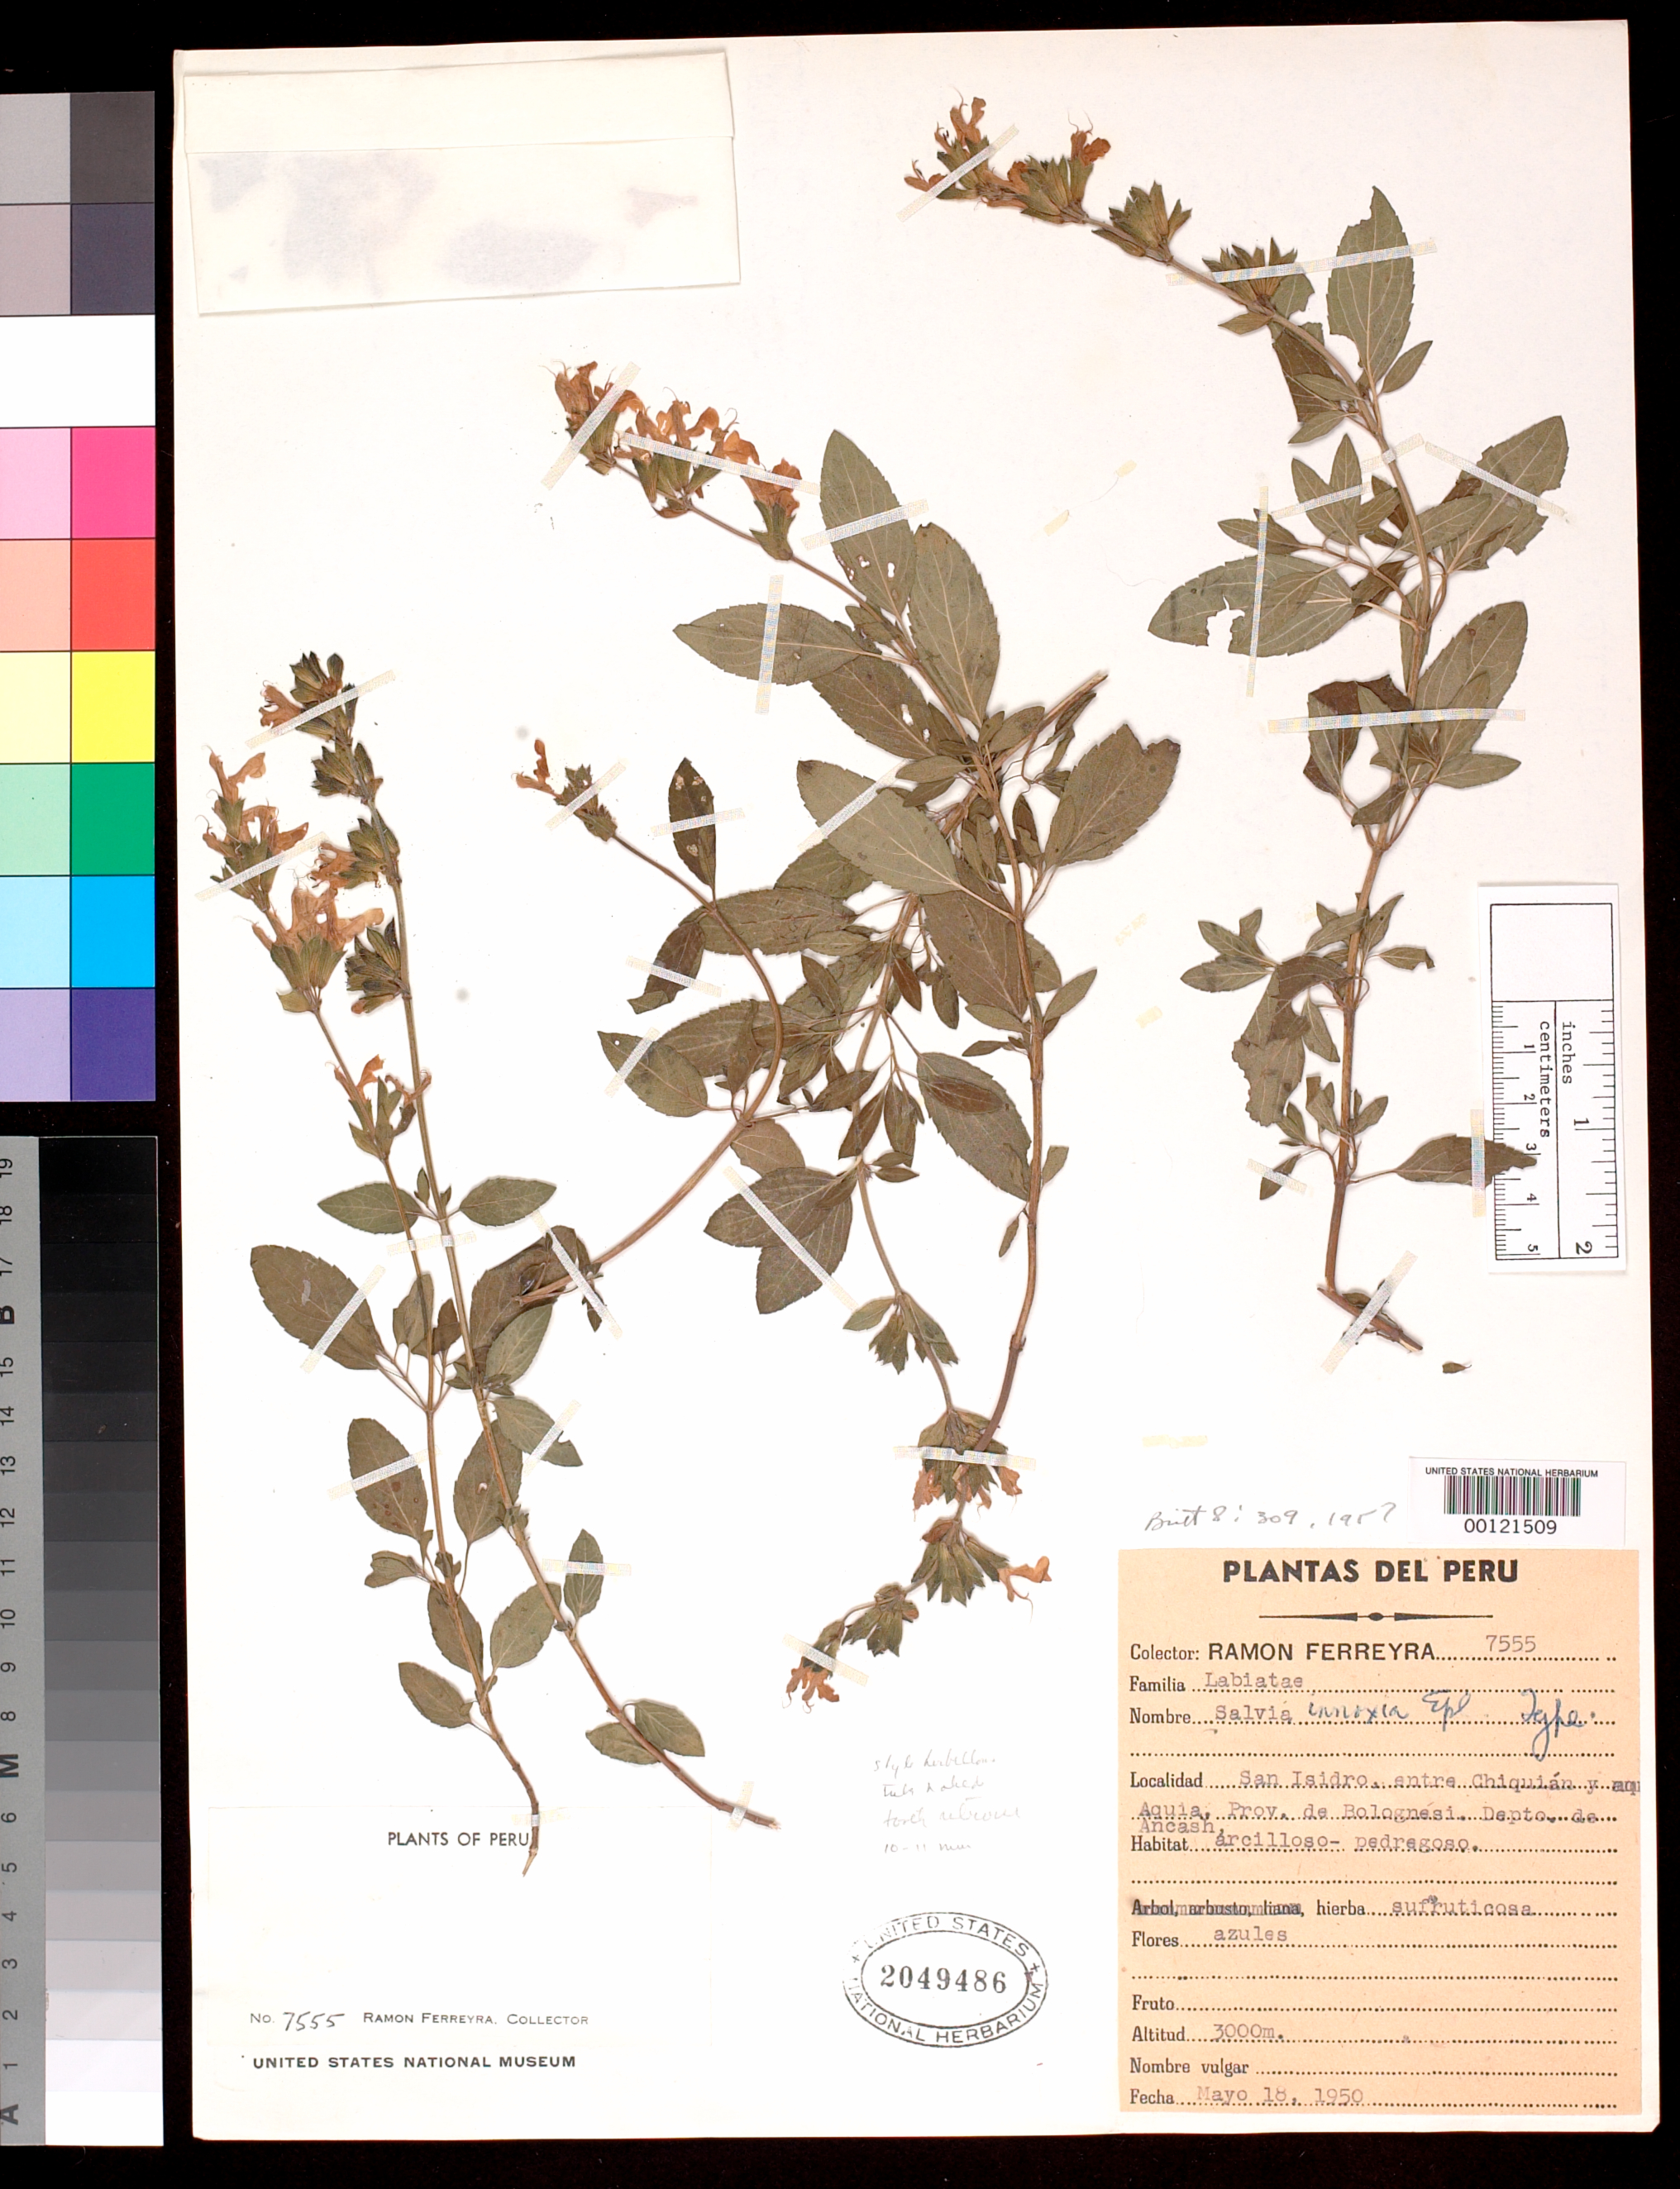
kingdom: Plantae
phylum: Tracheophyta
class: Magnoliopsida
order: Lamiales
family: Lamiaceae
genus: Salvia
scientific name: Salvia innoxia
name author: Epling & Mathias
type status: Holotype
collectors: R. A. Ferreyra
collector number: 7555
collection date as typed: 18 May 1950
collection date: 1950-05-18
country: Peru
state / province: Ancash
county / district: Bolognesi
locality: near San Isidro, between Chiquián and Aquia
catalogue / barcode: US 2049486